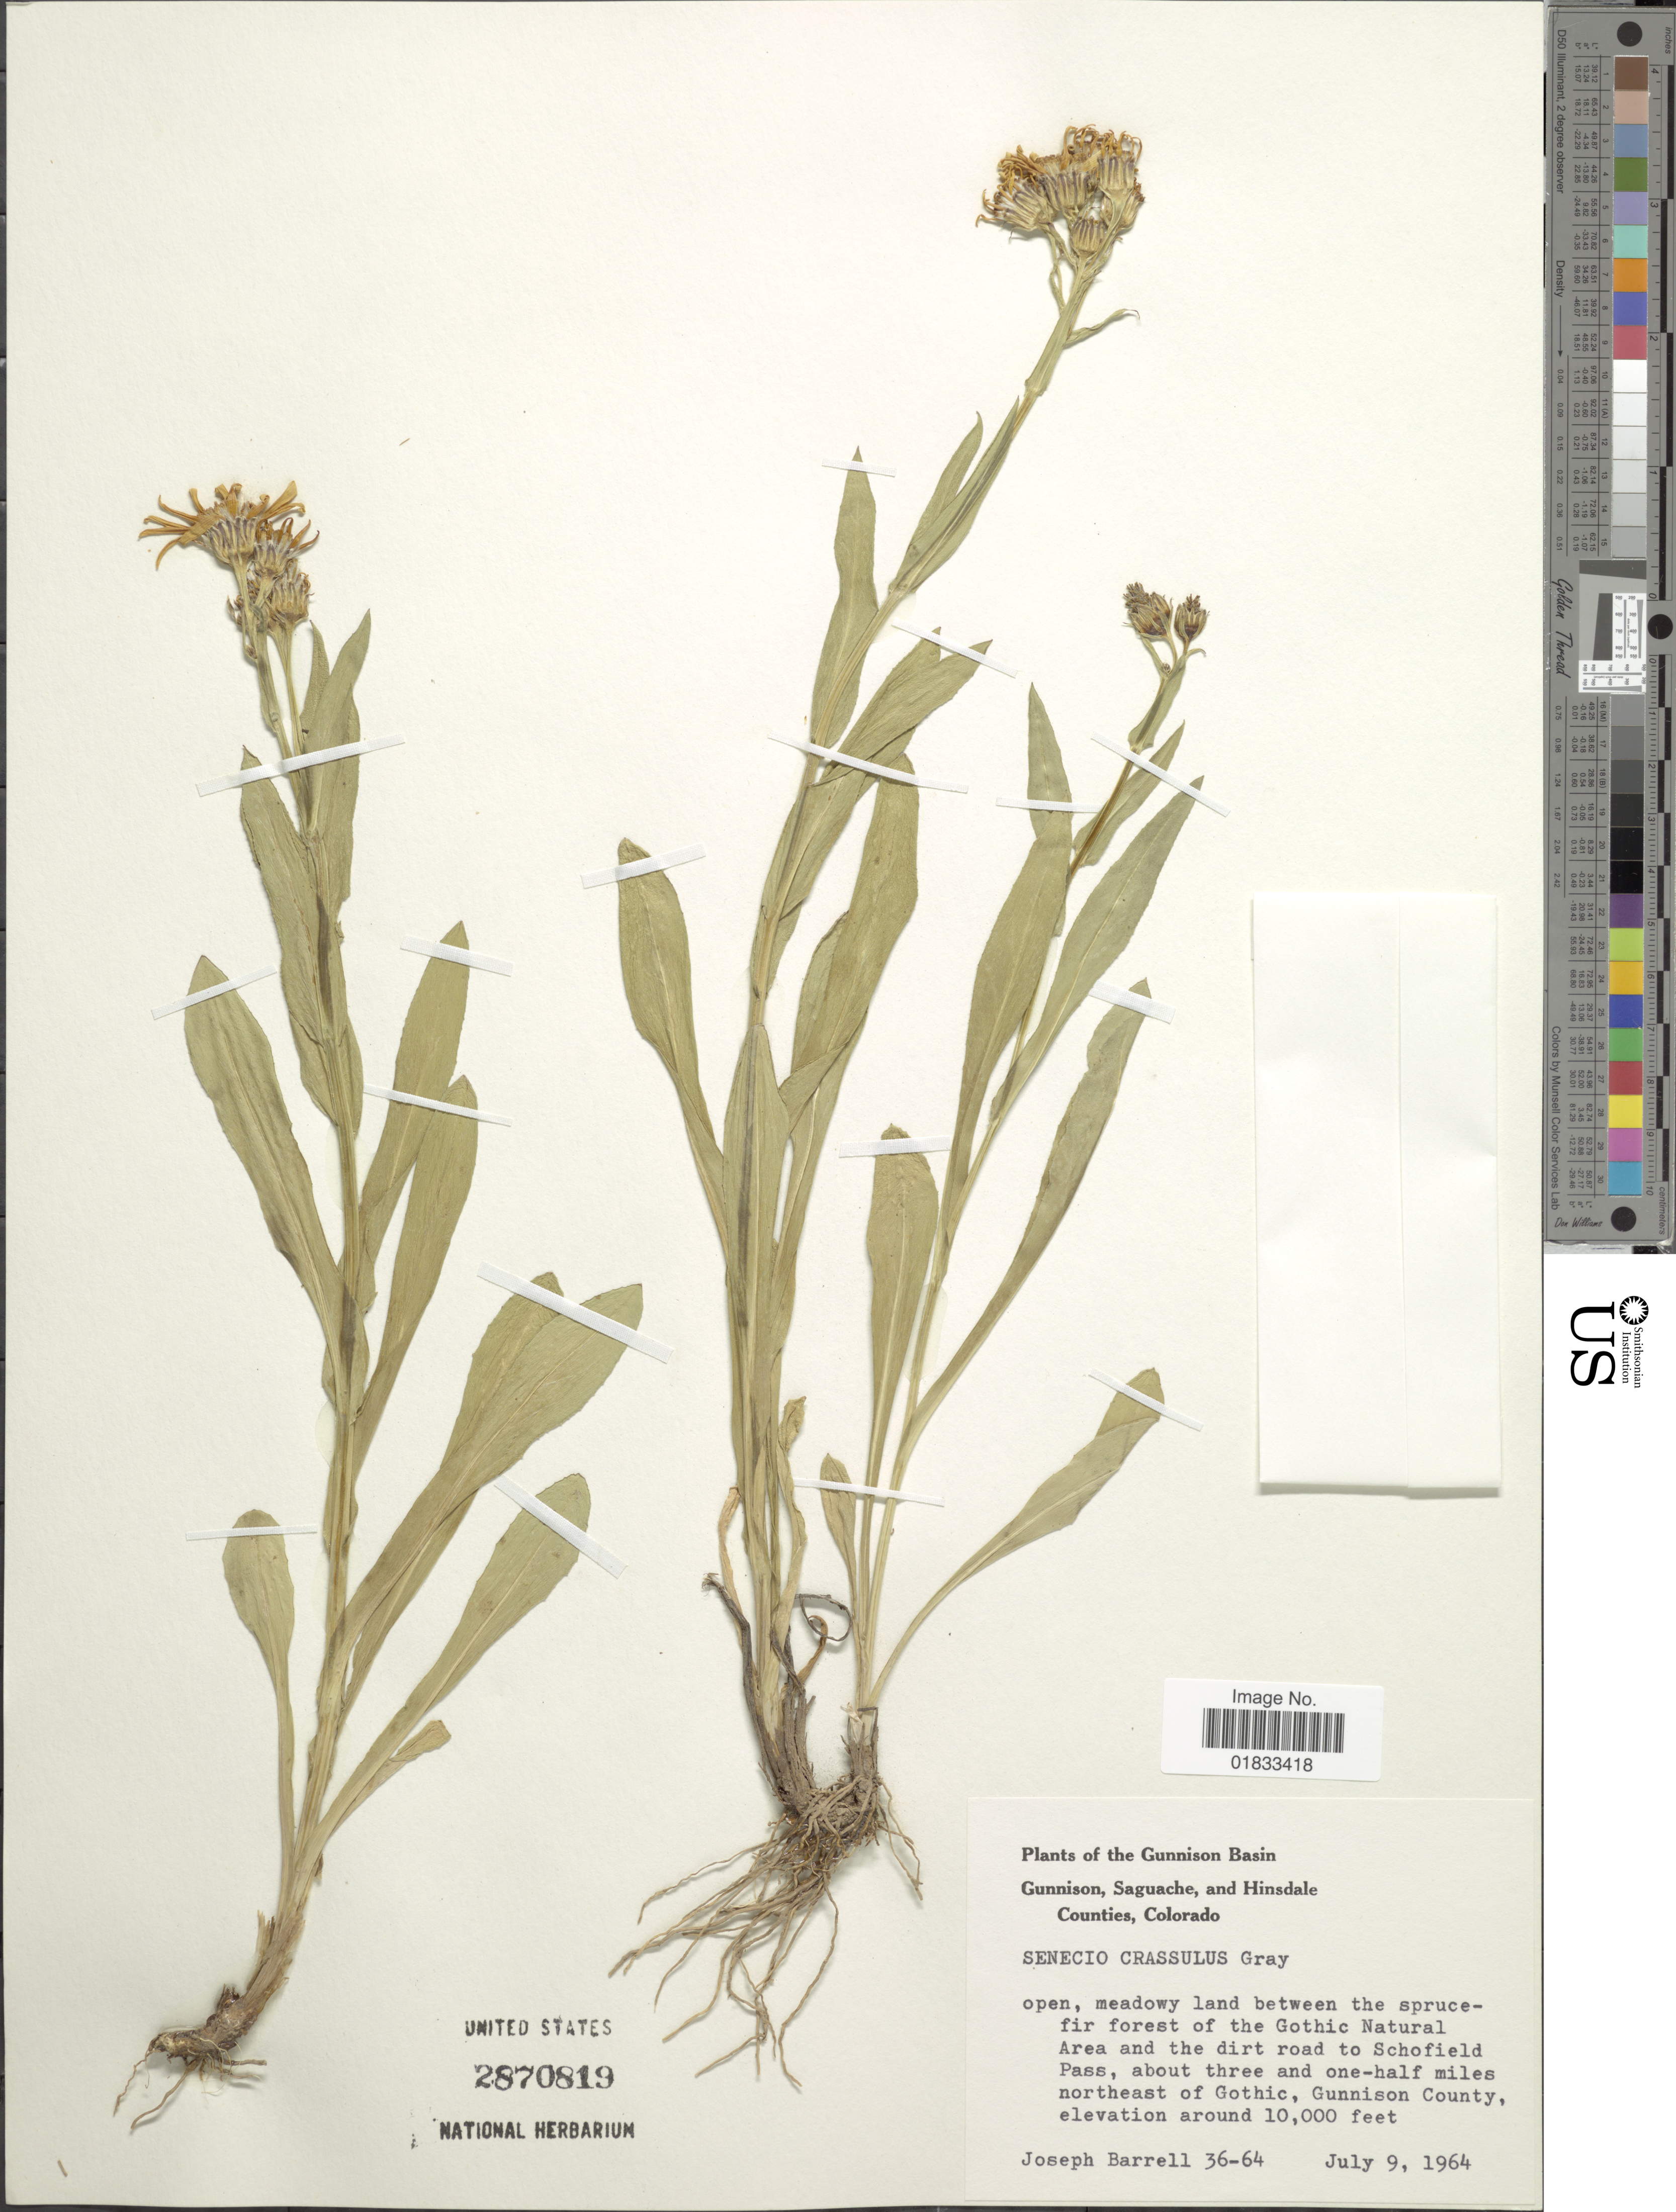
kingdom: Plantae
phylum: Tracheophyta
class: Magnoliopsida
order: Asterales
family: Asteraceae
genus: Senecio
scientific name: Senecio crassulus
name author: A. Gray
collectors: J. Barrell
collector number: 36-64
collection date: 1964-07-09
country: United States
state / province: Colorado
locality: Gunnison Basin, Gunnison, Saguache, and Hinsdale Counties, meadowy land between the sprucefir forest of the Gothic Natural Area and the dirt road to Schofield Pass, about three and one-half miles northeast of Gothic, Gunnison County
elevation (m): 3048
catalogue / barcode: US 2870819